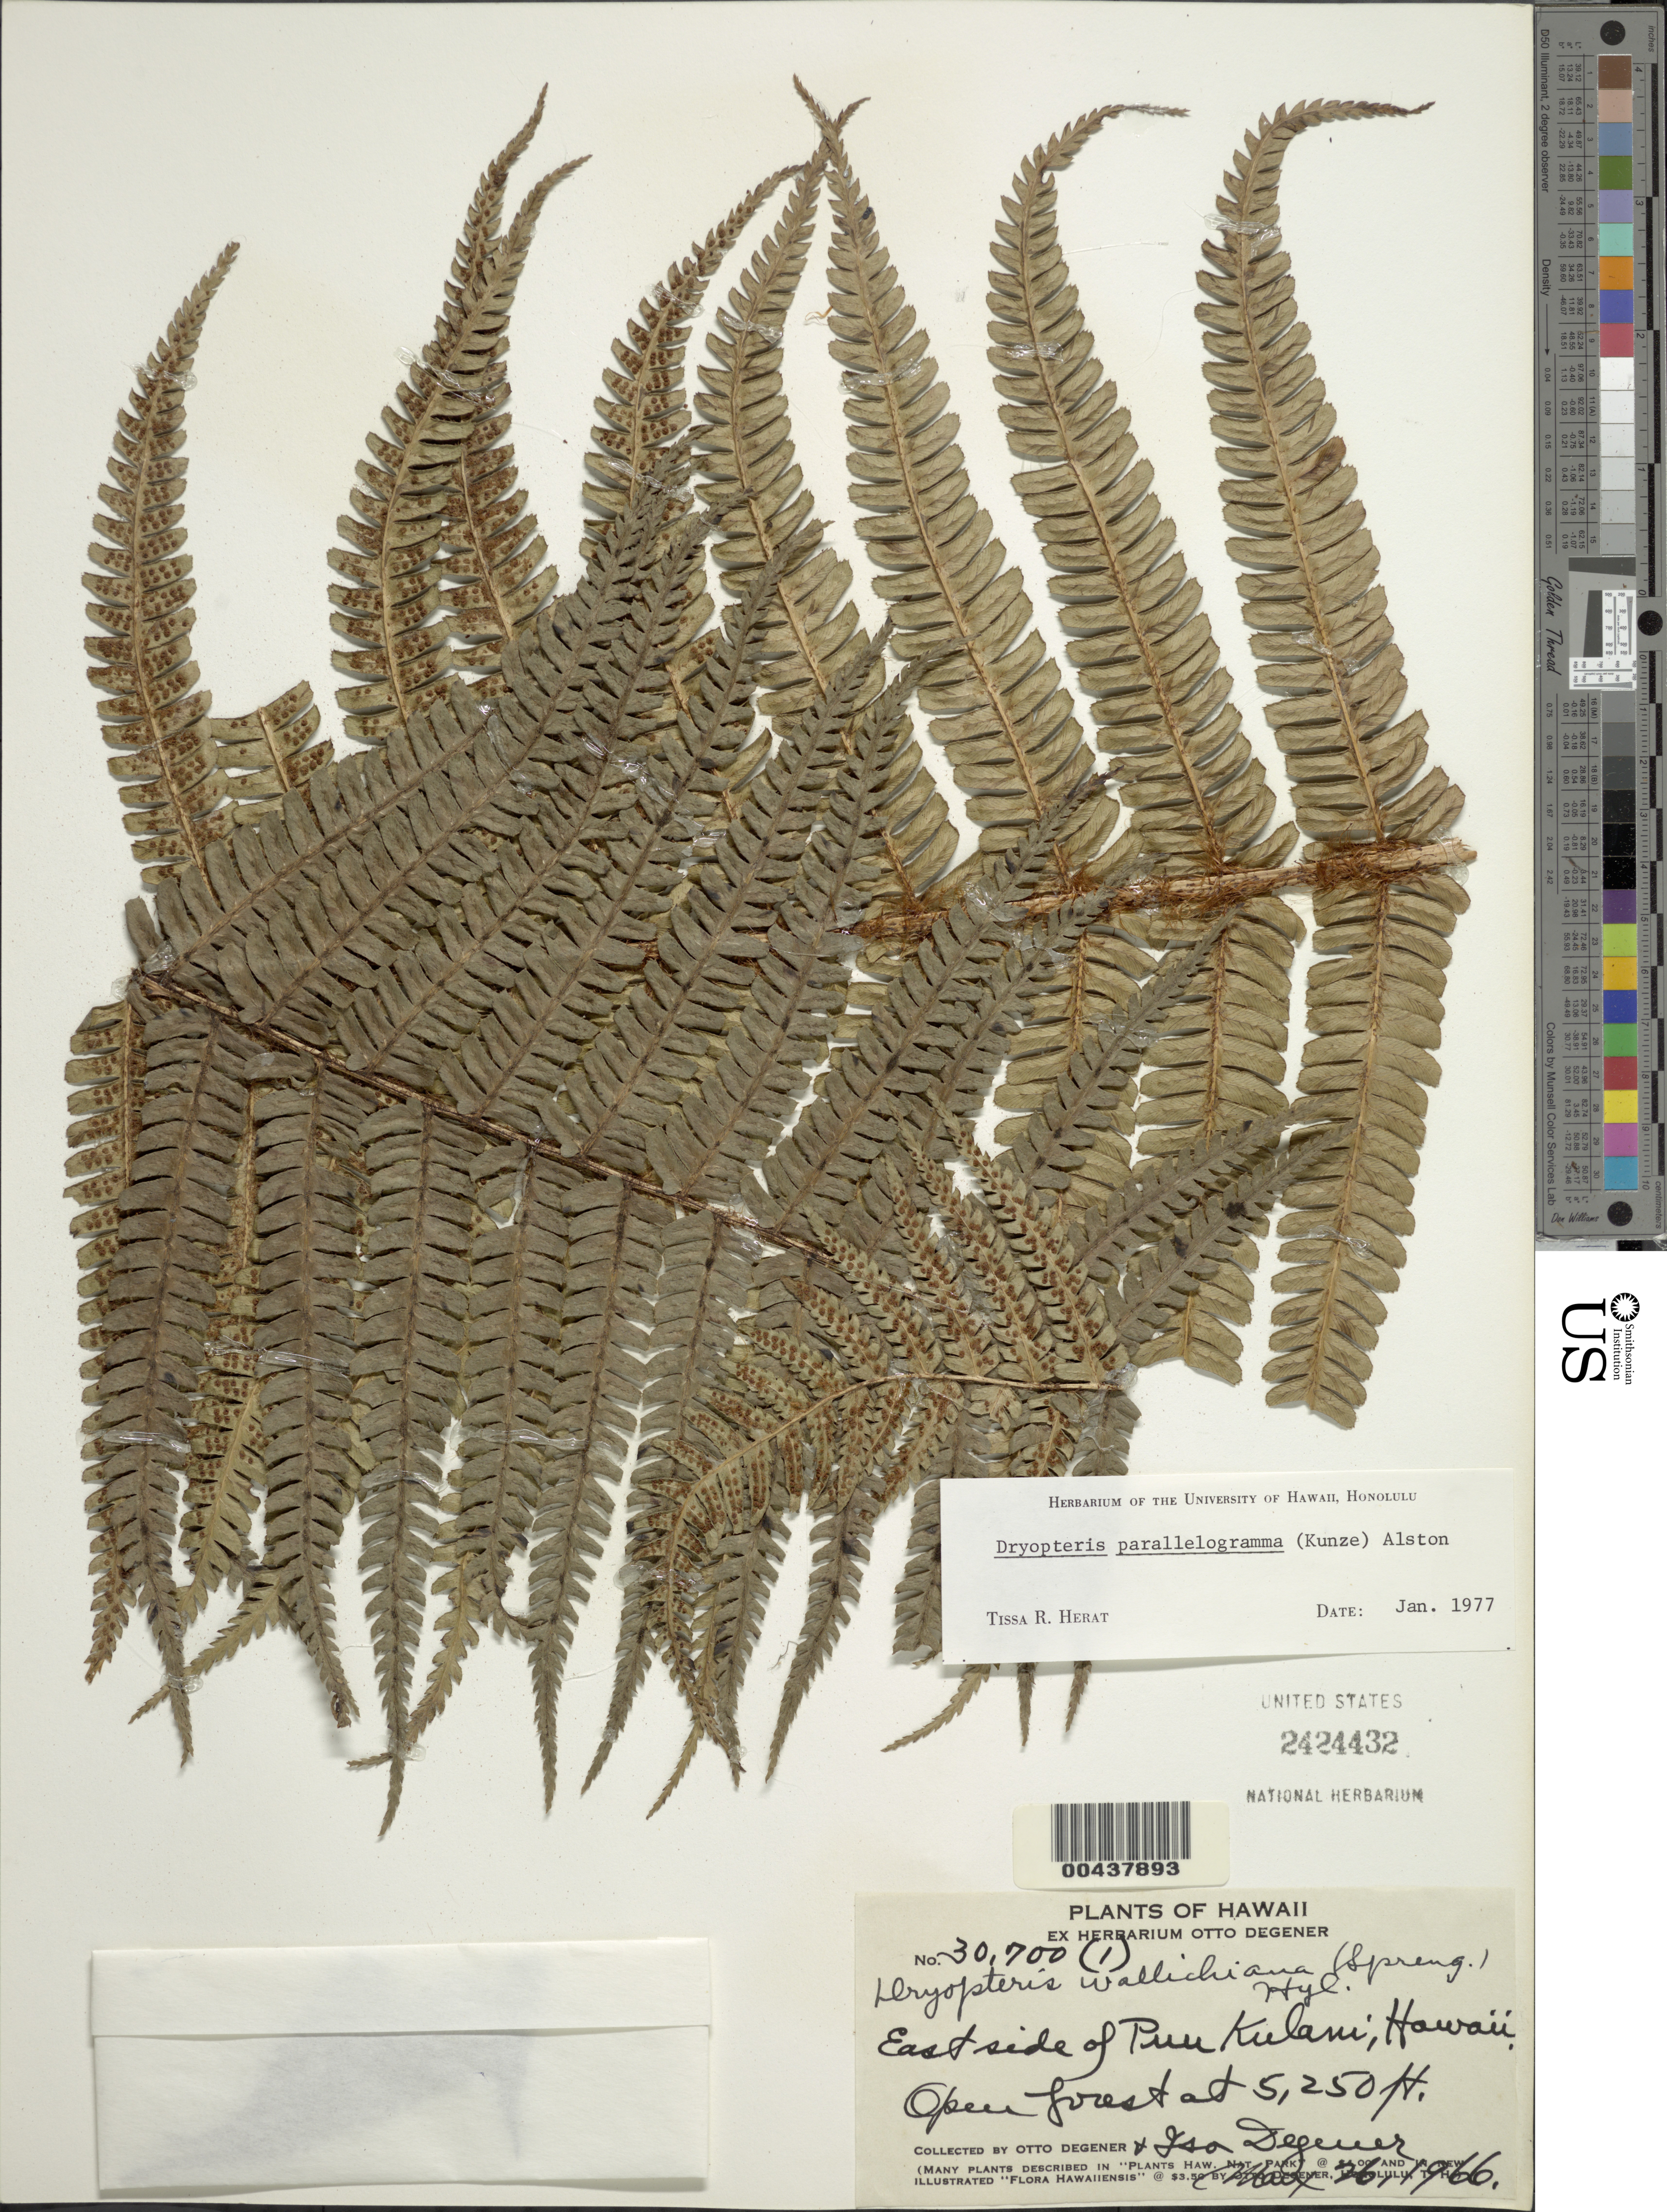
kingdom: Plantae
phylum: Tracheophyta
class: Polypodiopsida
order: Polypodiales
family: Dryopteridaceae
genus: Dryopteris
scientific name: Dryopteris wallichiana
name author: (Spreng.) Hyl.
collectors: O. Degener & I. Degener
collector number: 30700 (1)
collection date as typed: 26 May 1966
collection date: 1966-05-26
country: United States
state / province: Hawaii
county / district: Hawaii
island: Hawaii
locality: East side of Puu Kulani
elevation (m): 1600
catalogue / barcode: US 2424432